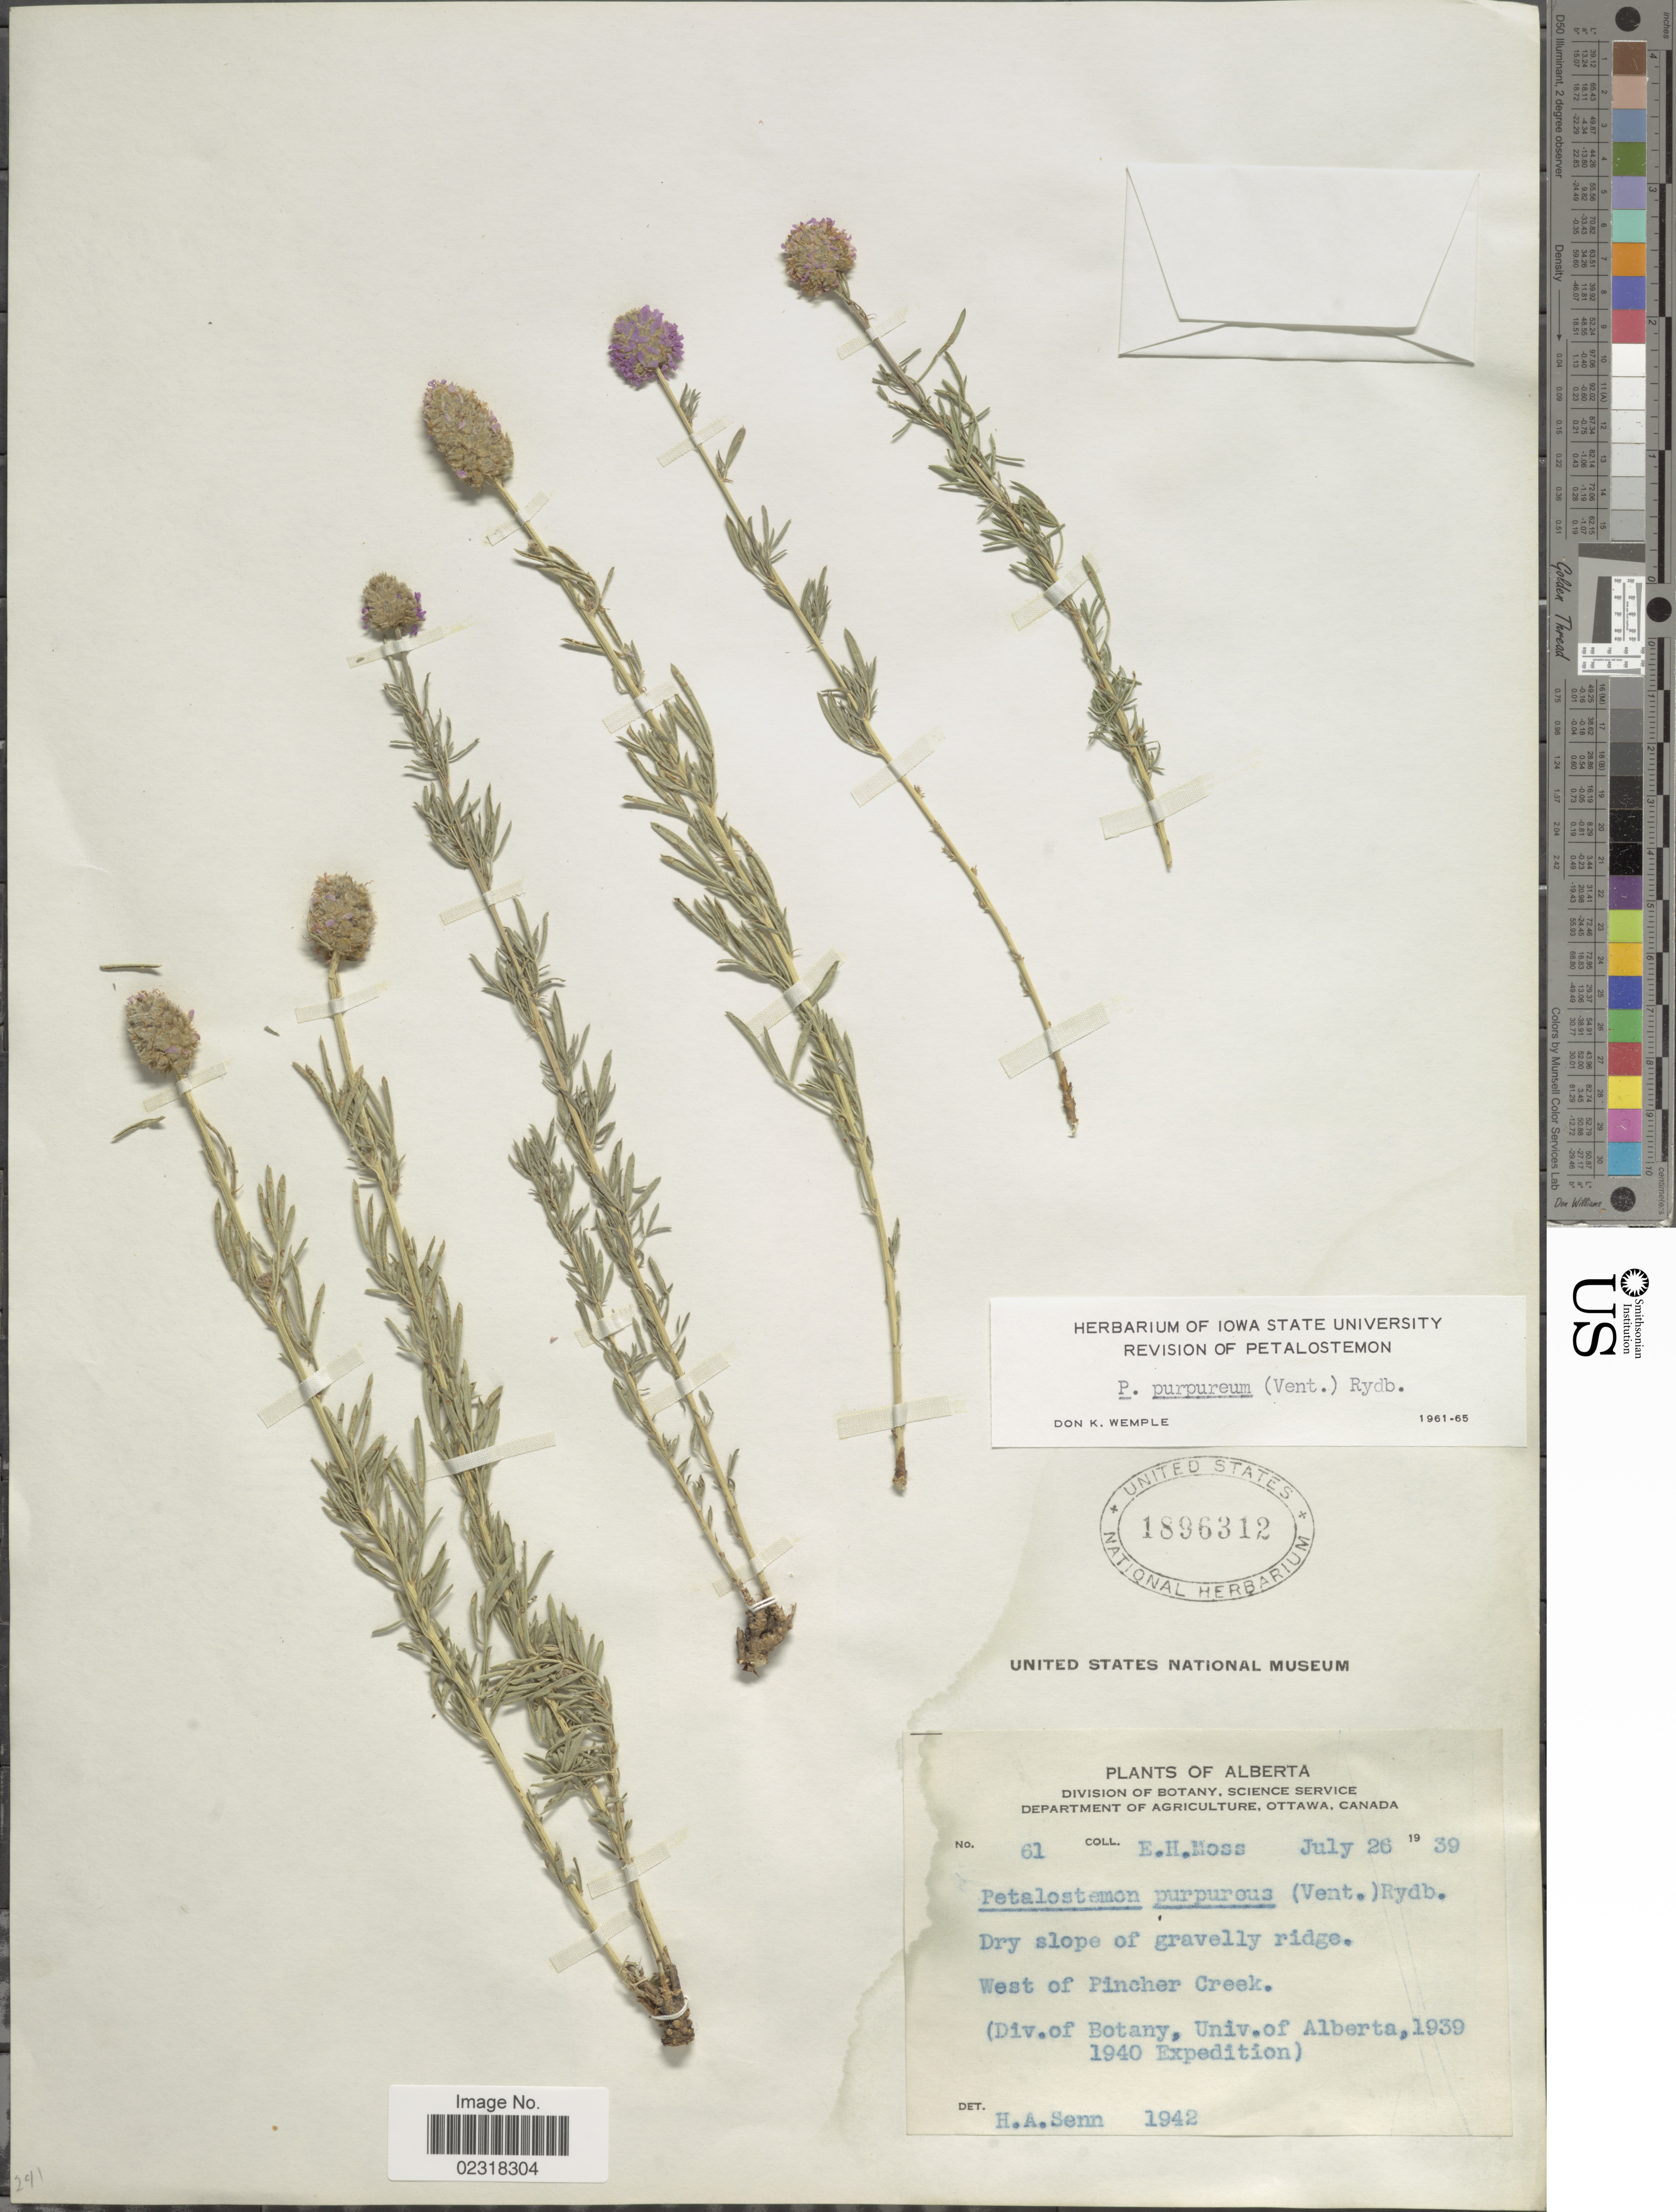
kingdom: Plantae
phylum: Tracheophyta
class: Magnoliopsida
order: Fabales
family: Fabaceae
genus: Dalea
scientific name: Dalea purpurea var. purpurea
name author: Vent.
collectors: E. Moss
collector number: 61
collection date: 1939-07-26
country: Canada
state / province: Alberta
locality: Dry slope of gravelly ridge, West of Pincher Creek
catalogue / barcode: US 1896312